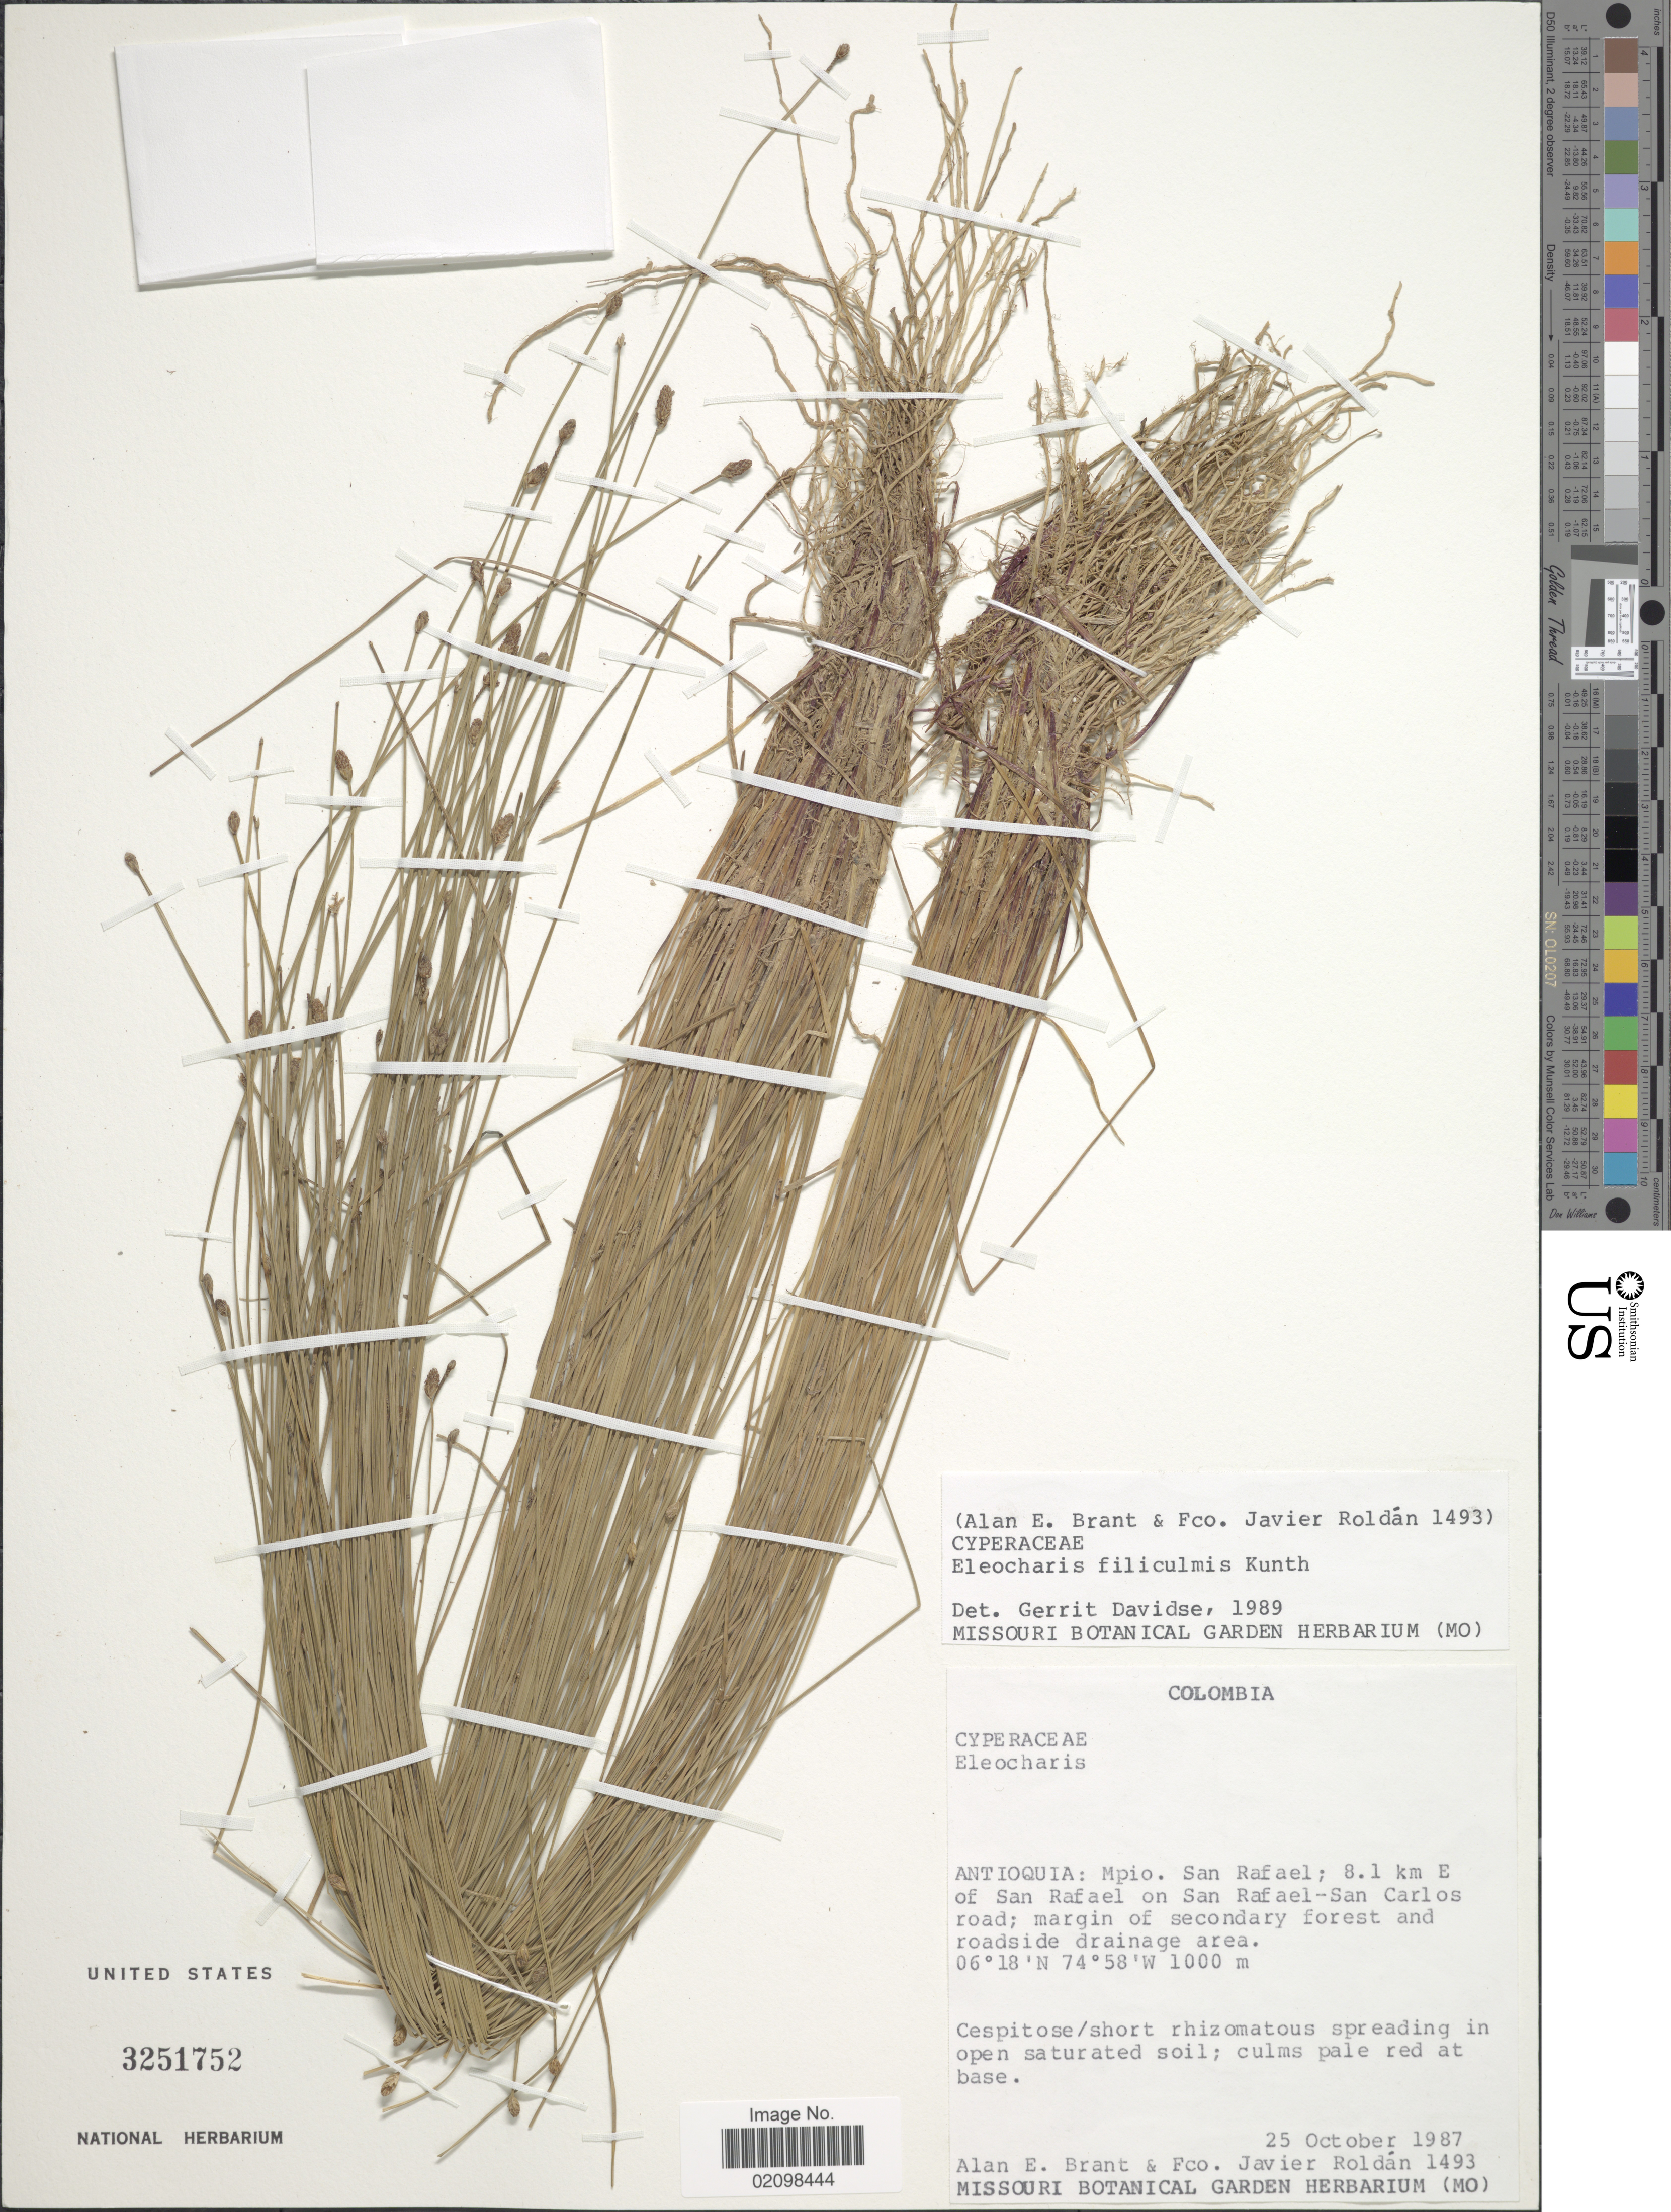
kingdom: Plantae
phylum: Tracheophyta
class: Liliopsida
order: Poales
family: Cyperaceae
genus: Eleocharis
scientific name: Eleocharis filiculmis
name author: Kunth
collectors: A. Brant & F. J. Roldán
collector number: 1493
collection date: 1987-10-25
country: Colombia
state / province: Antioquia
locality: Mpio. San Rafael; 8.1 km E of San Rafael on San Rafael-San Carlos road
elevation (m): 1000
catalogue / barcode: US 3251752